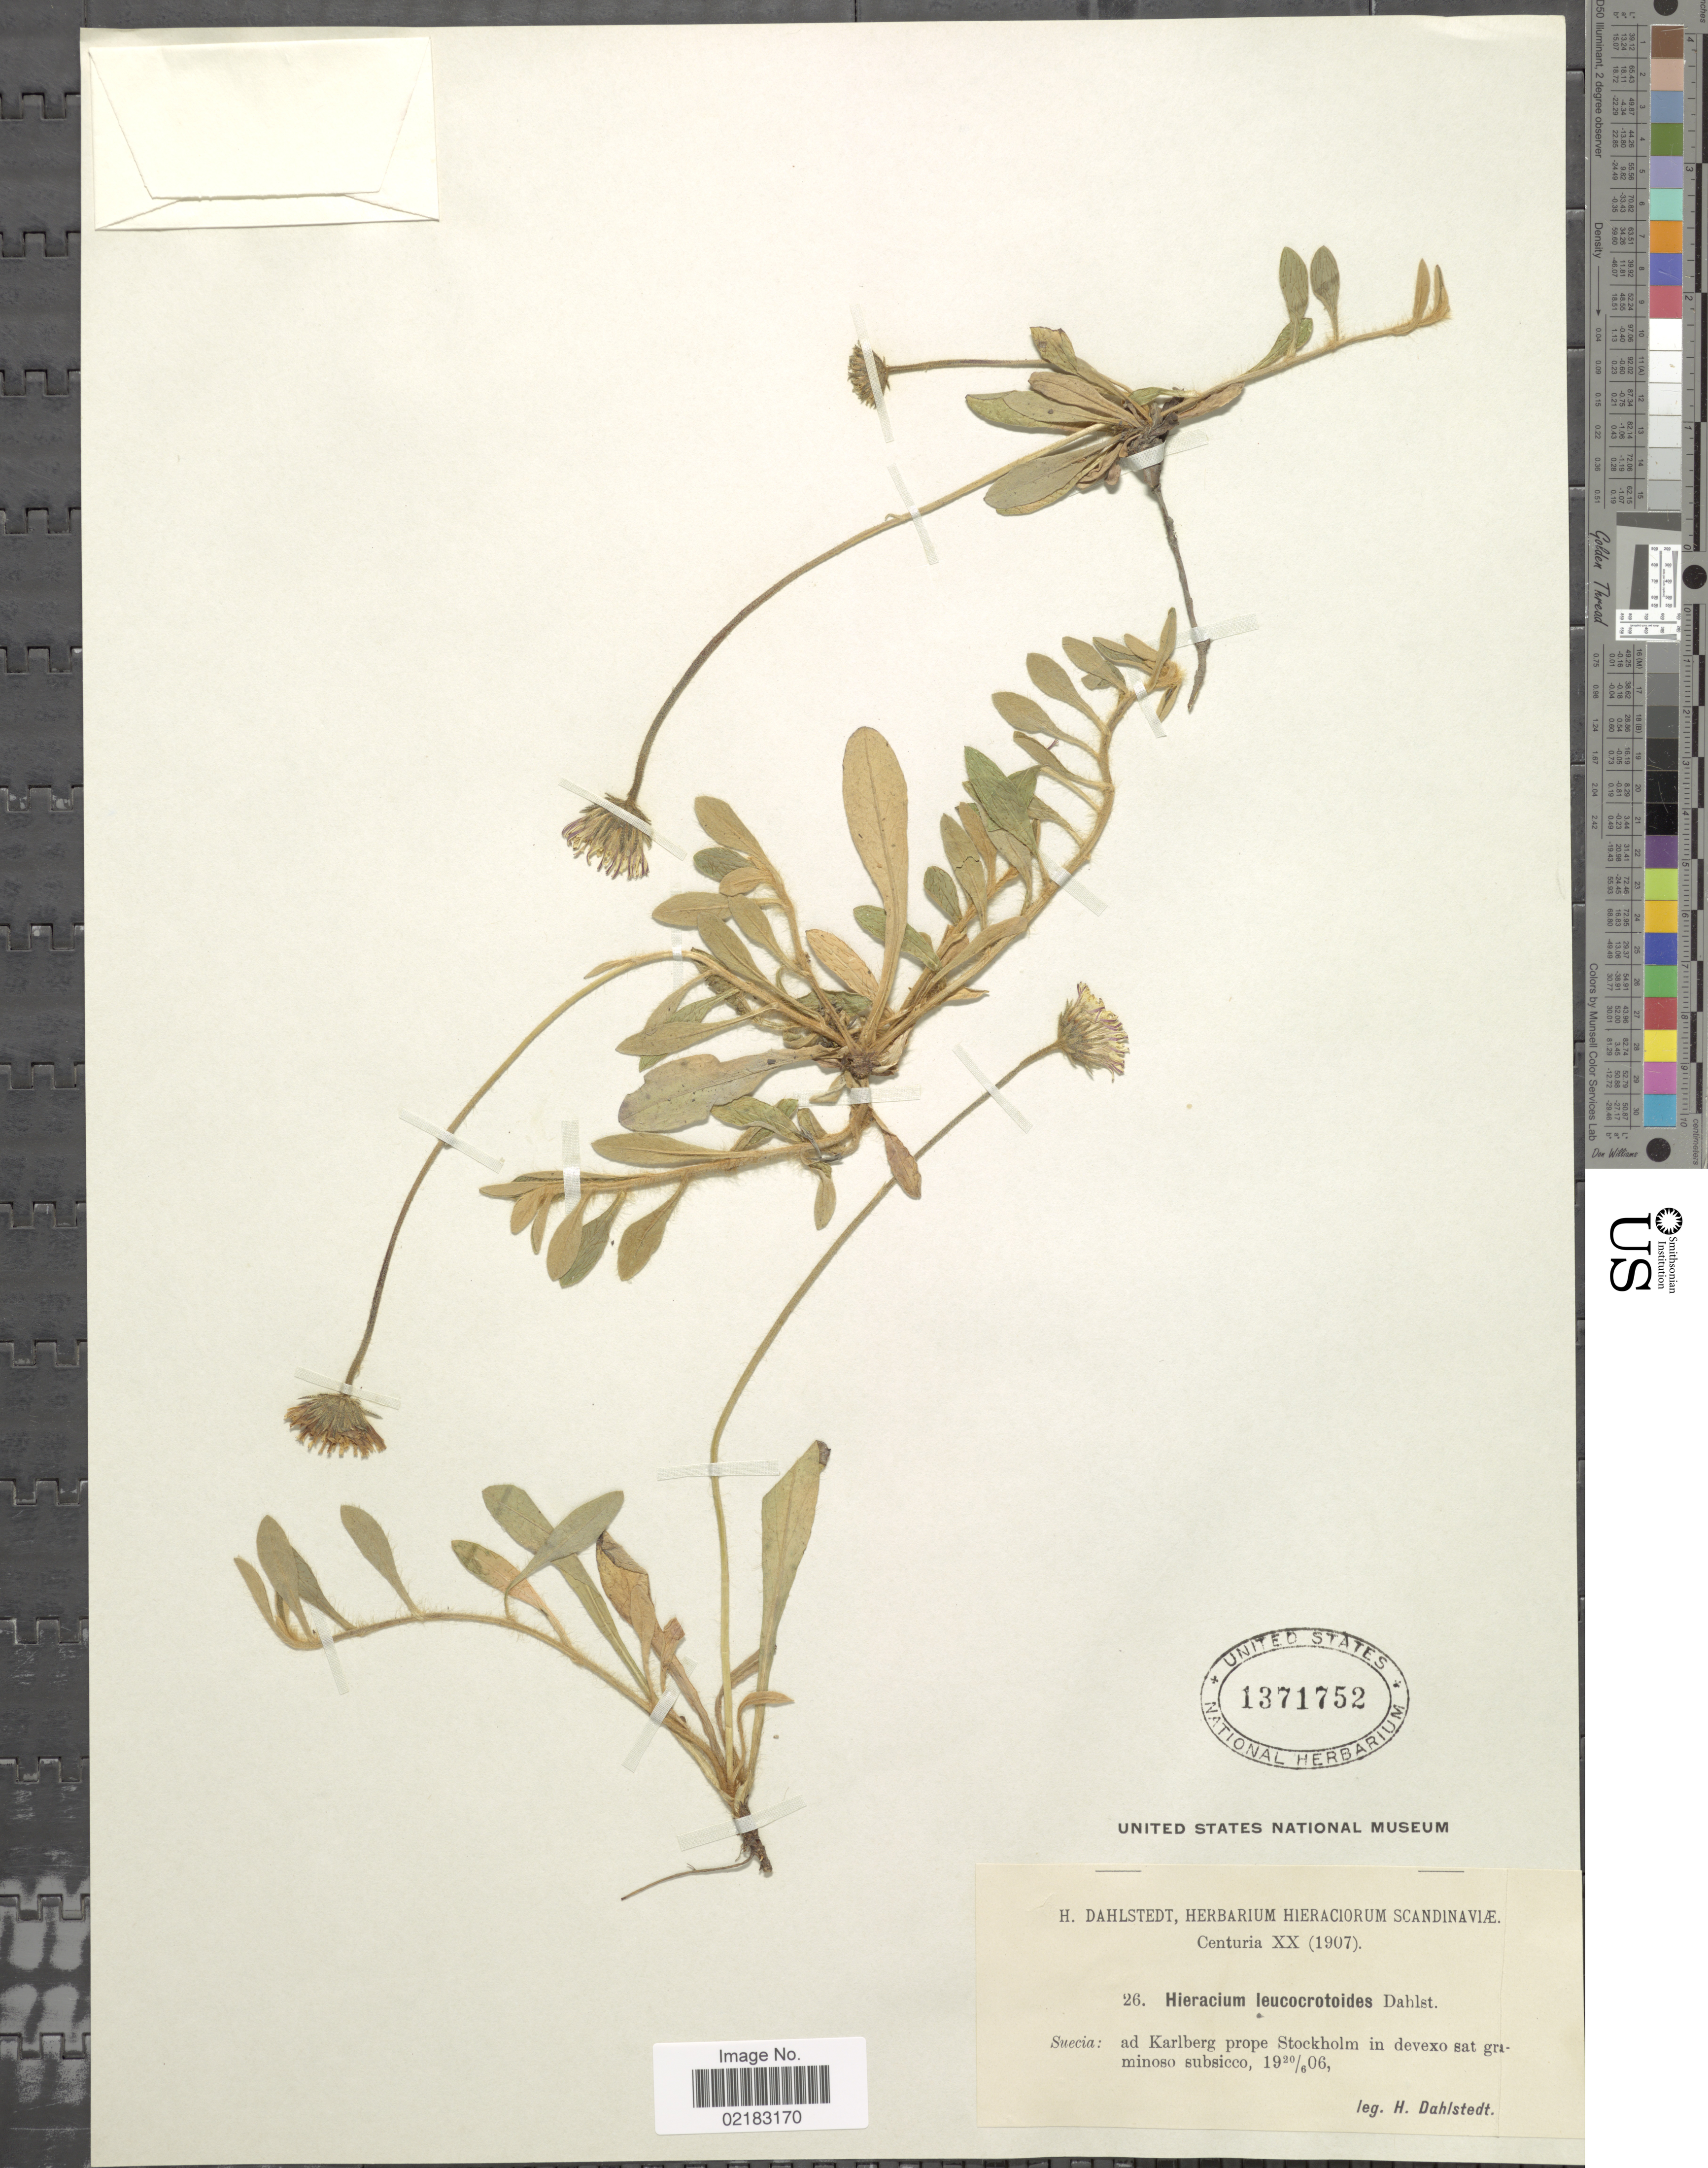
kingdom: Plantae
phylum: Tracheophyta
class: Magnoliopsida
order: Asterales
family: Asteraceae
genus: Hieracium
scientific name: Hieracium repandulare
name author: Druce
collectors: H. G. Dahlstedt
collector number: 26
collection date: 1906-06-20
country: Sweden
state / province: Stockholm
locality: Ad Kalberg prope Stockholm in devexo sat graminoso subisco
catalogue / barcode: US 1371752